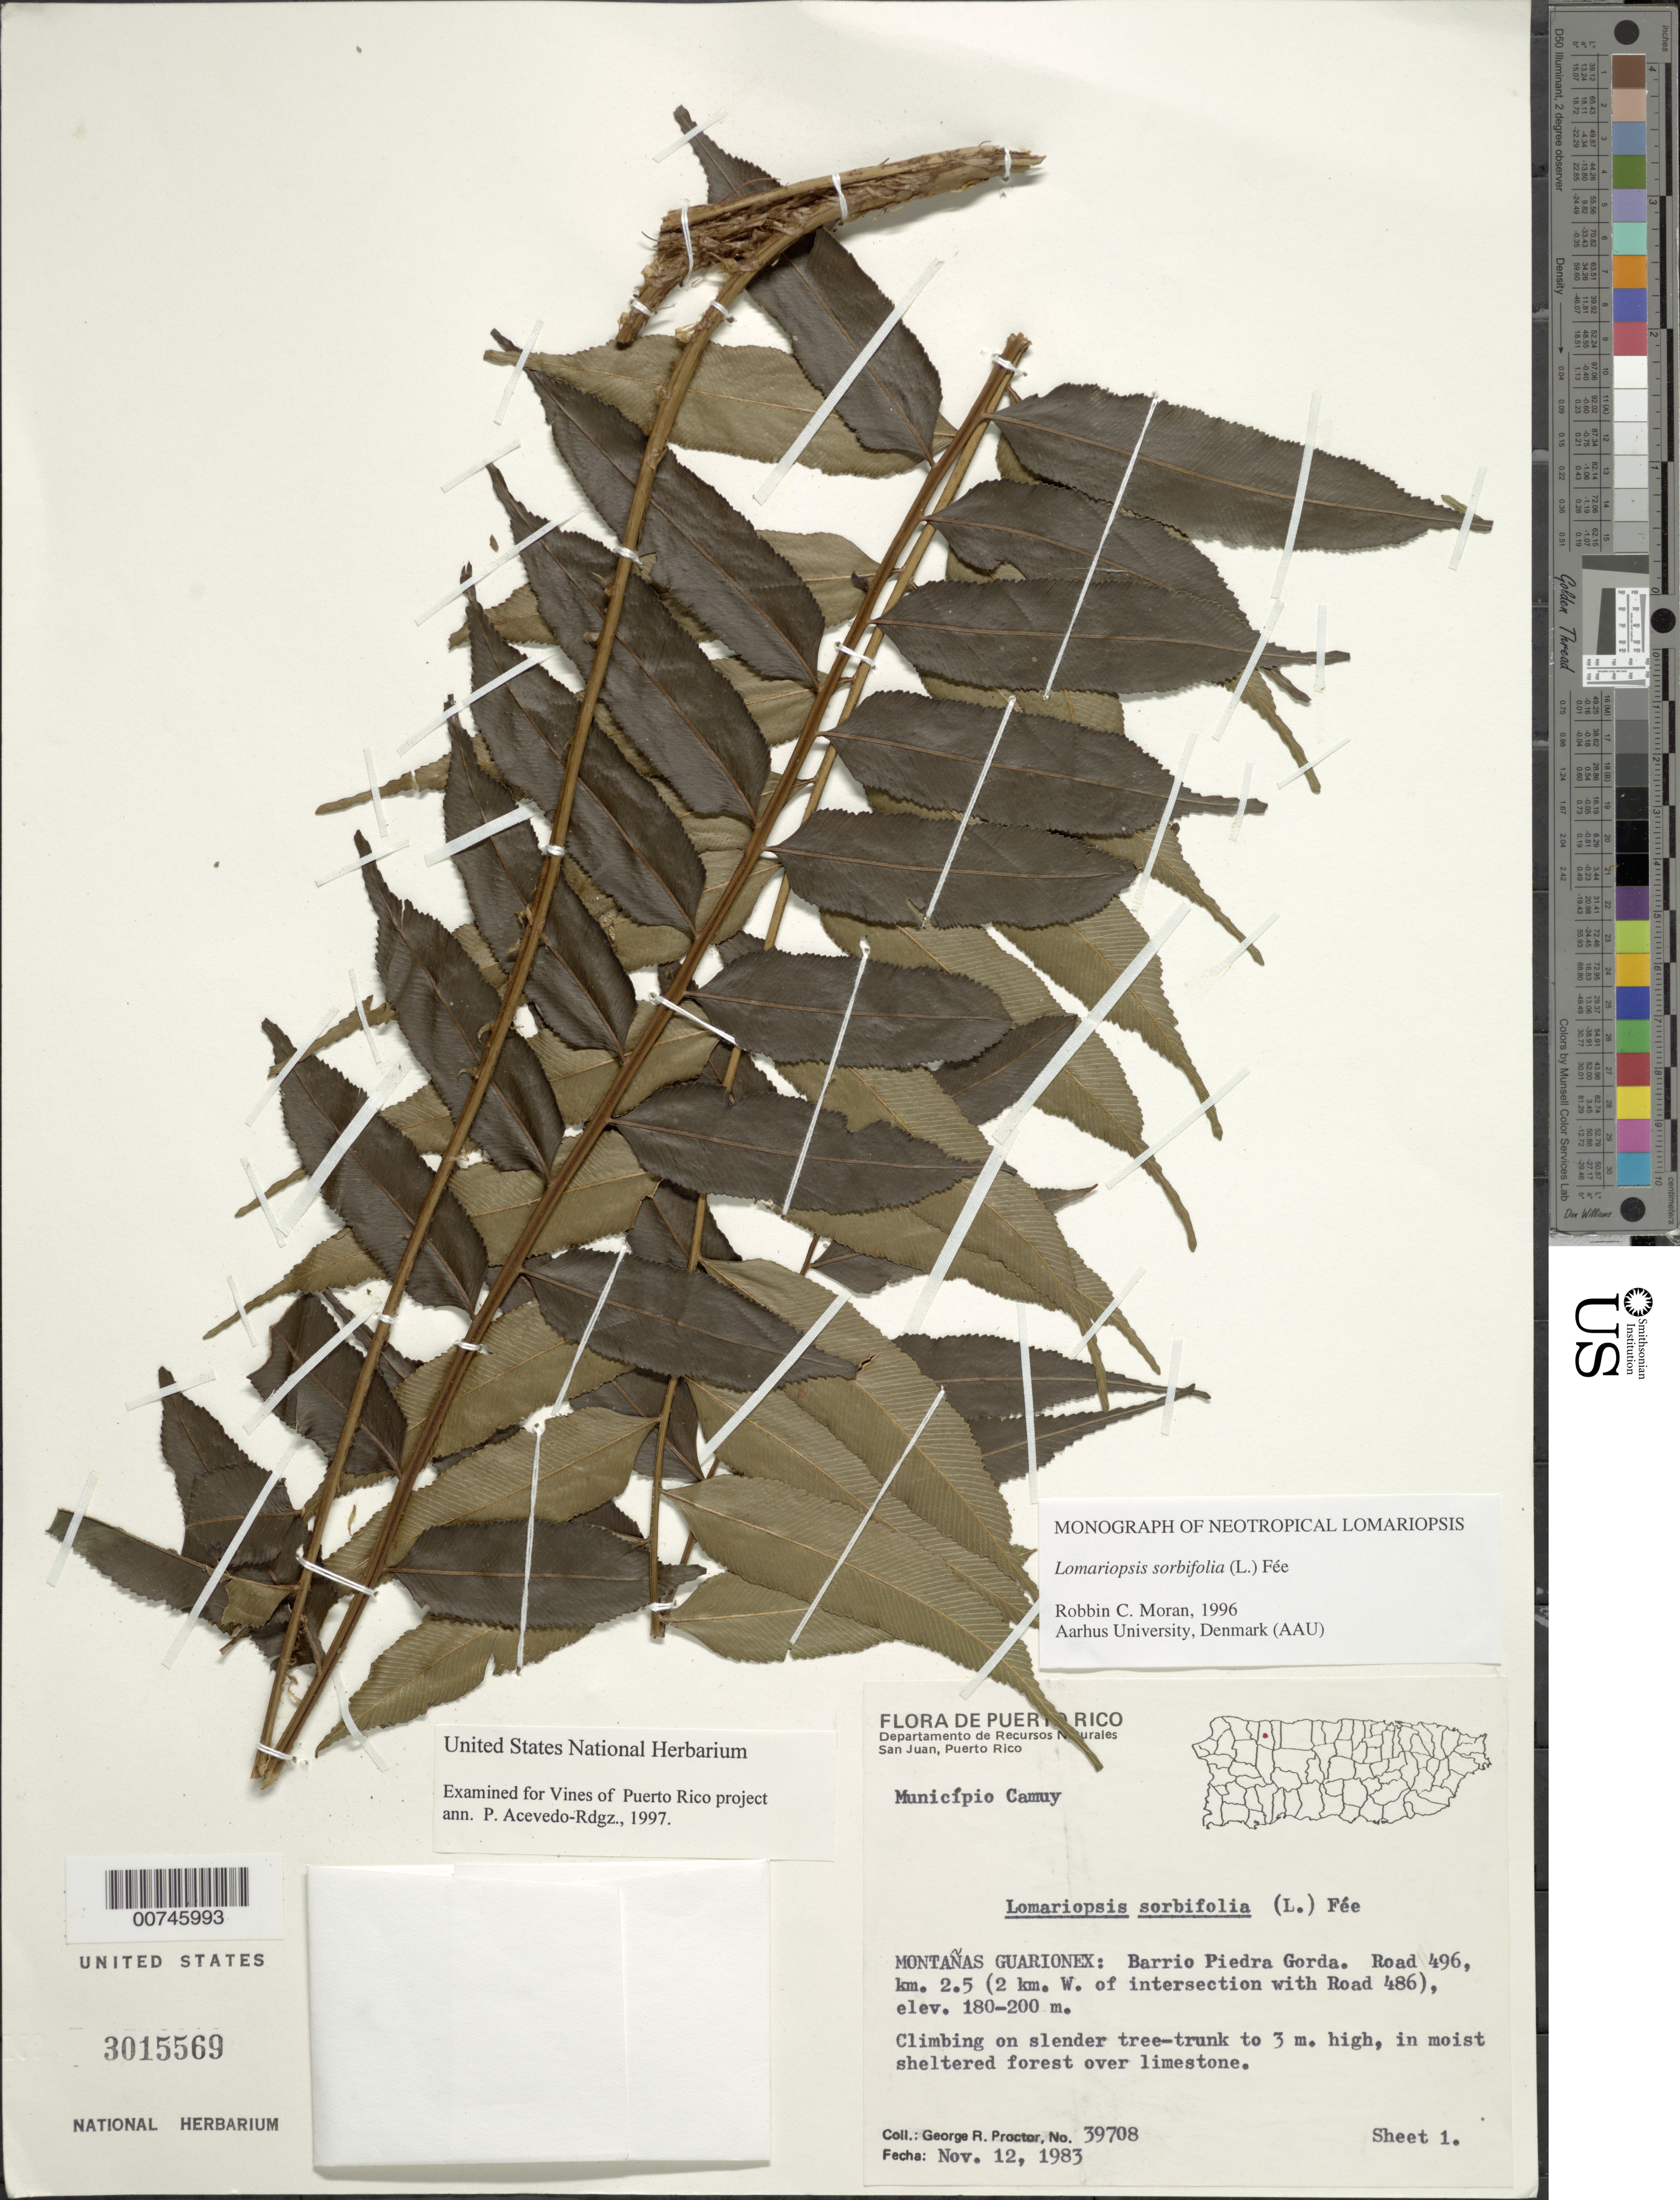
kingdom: Plantae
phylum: Tracheophyta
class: Polypodiopsida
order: Polypodiales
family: Lomariopsidaceae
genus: Lomariopsis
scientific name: Lomariopsis sorbifolia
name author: (L.) Fée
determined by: Moran, R. C.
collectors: G. R. Proctor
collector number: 39708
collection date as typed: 12 Nov 1983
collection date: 1983-11-12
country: Puerto Rico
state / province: Camuy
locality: Montañas Guarionex: Barrio Piedra Gorda. Road 496, km 2.5 ( 2 km W of intersection with Road 486), Municipio de Camuy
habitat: Climbing on slender tree-trunk to 3 m high, in moist sheltered forest over limestone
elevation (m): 180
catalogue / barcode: US 3015569